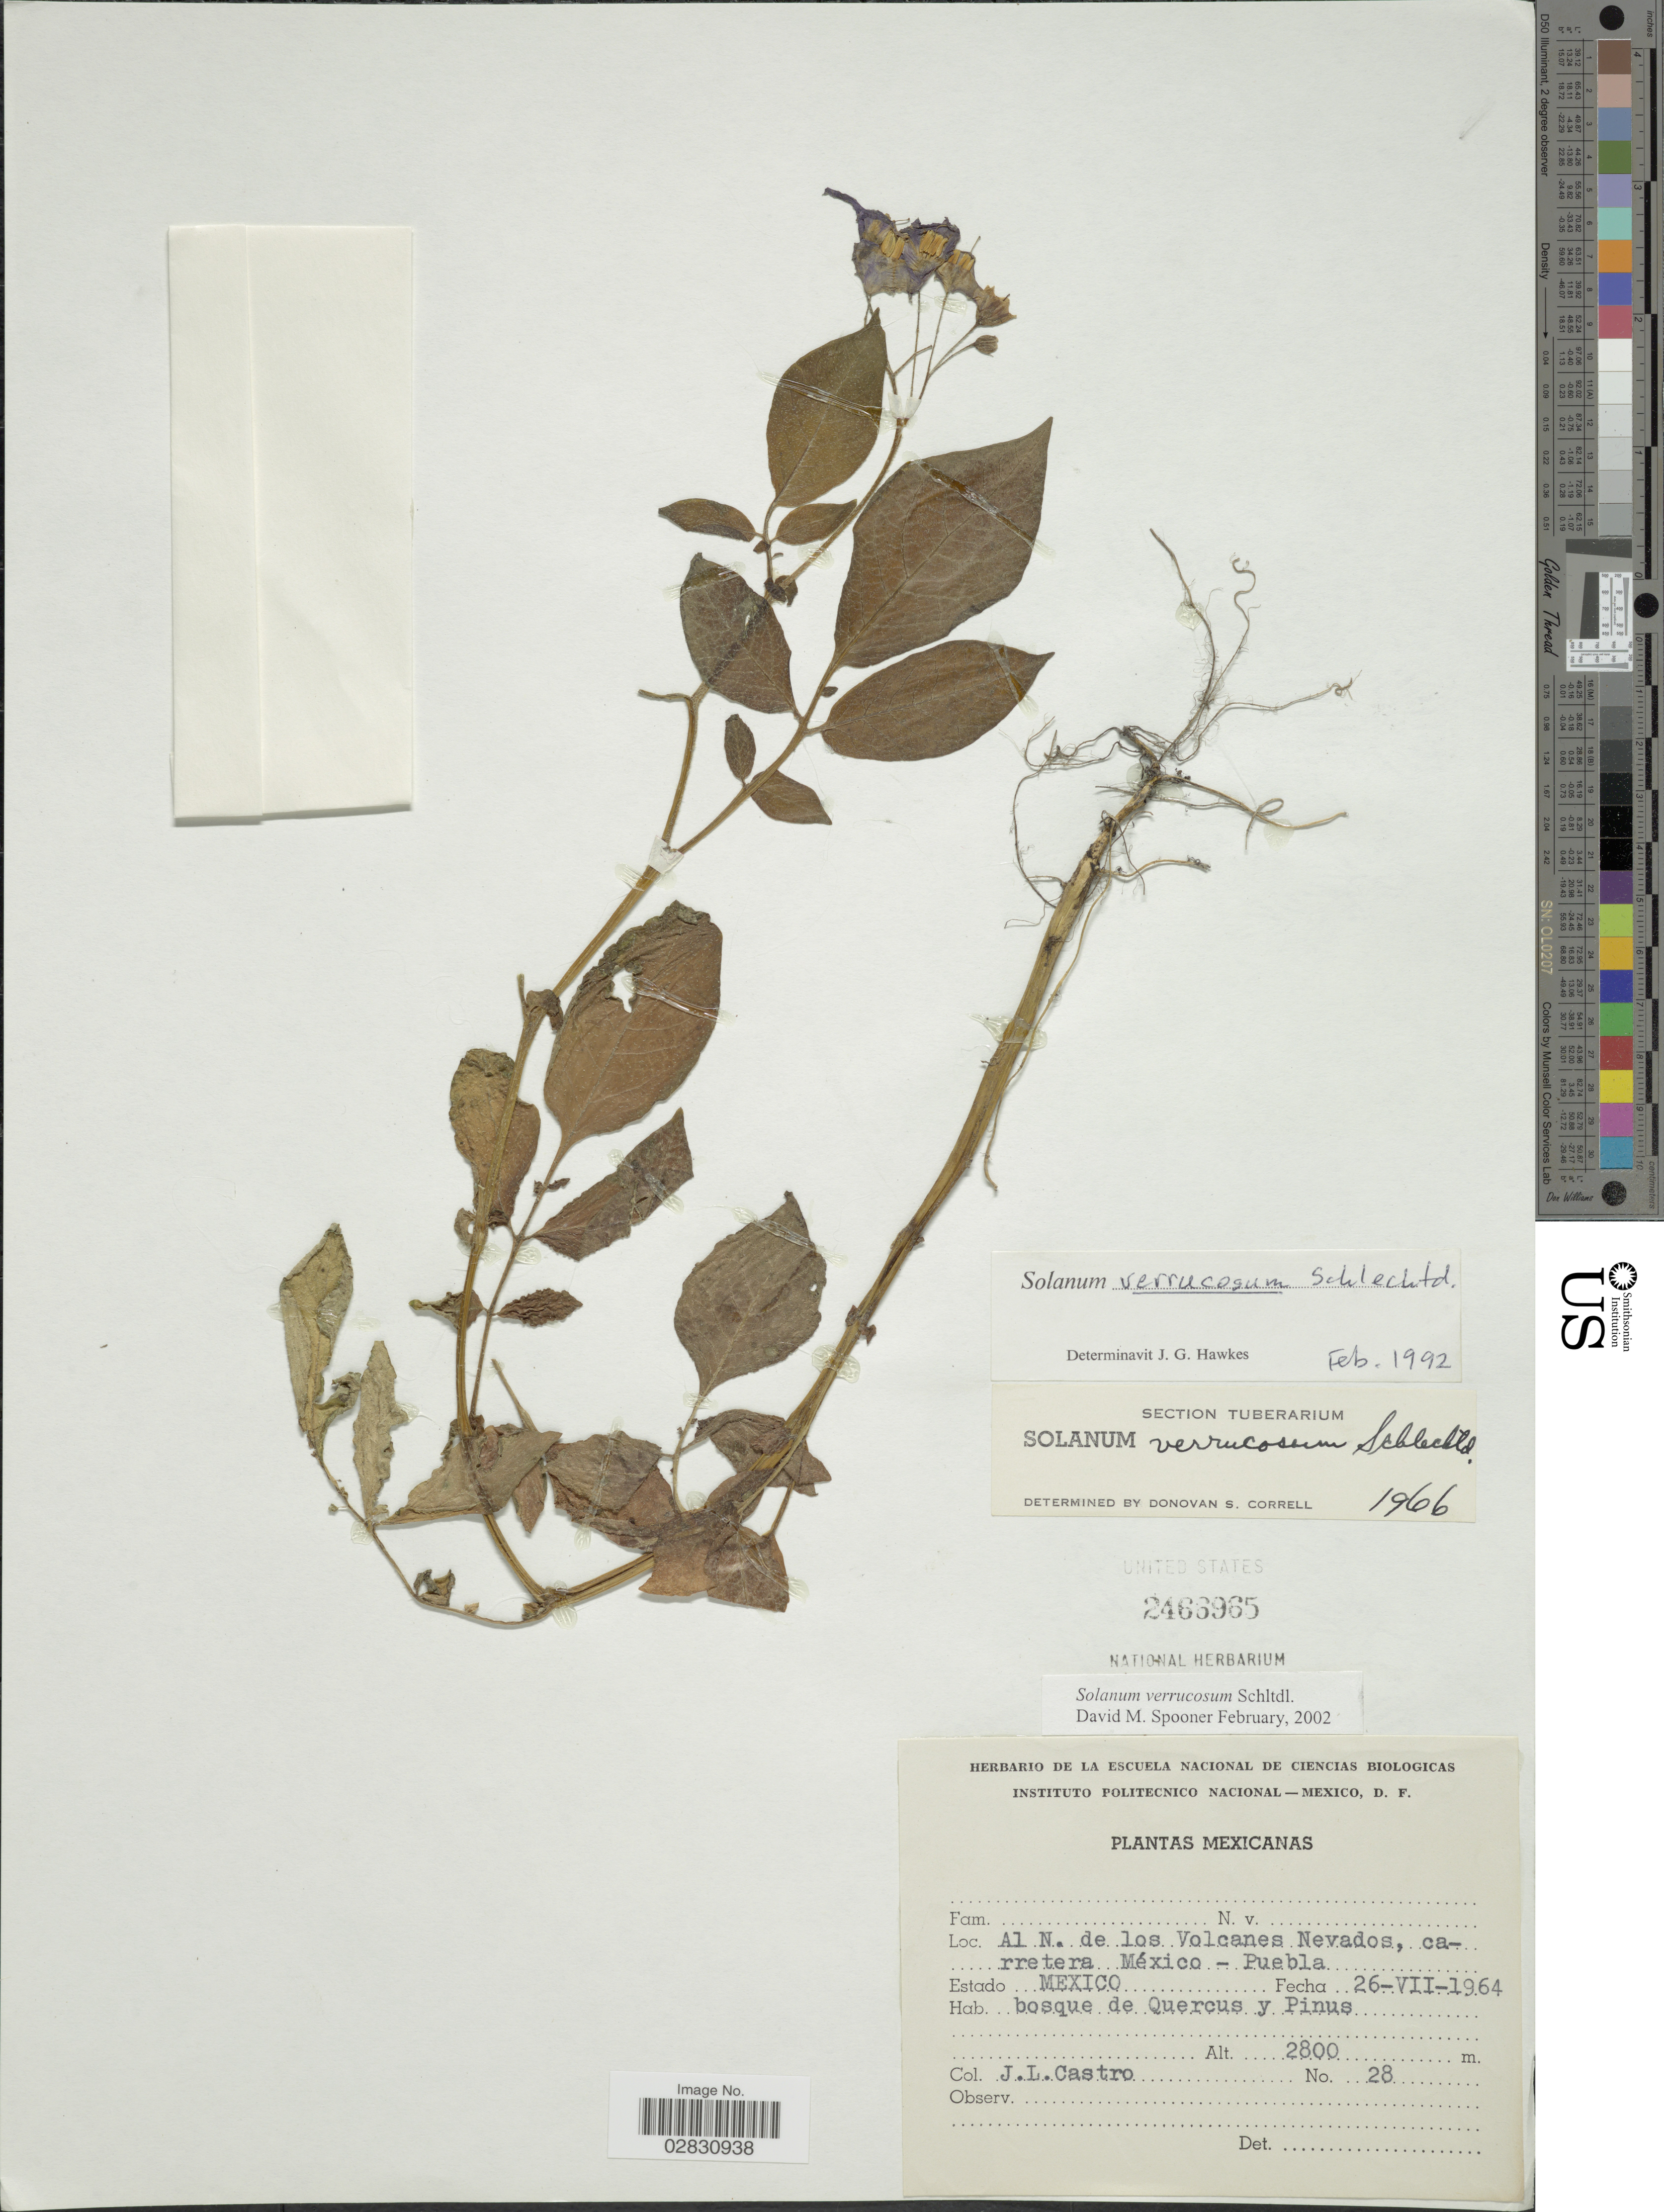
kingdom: Plantae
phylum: Tracheophyta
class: Magnoliopsida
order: Solanales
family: Solanaceae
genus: Solanum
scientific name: Solanum verrucosum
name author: Schltdl.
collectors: J. Castro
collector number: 28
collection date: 1964-07-26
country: Mexico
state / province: México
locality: Al N. de los Volcanes Nevados, carretera México-Puebla.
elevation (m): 2800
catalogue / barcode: US 2466965